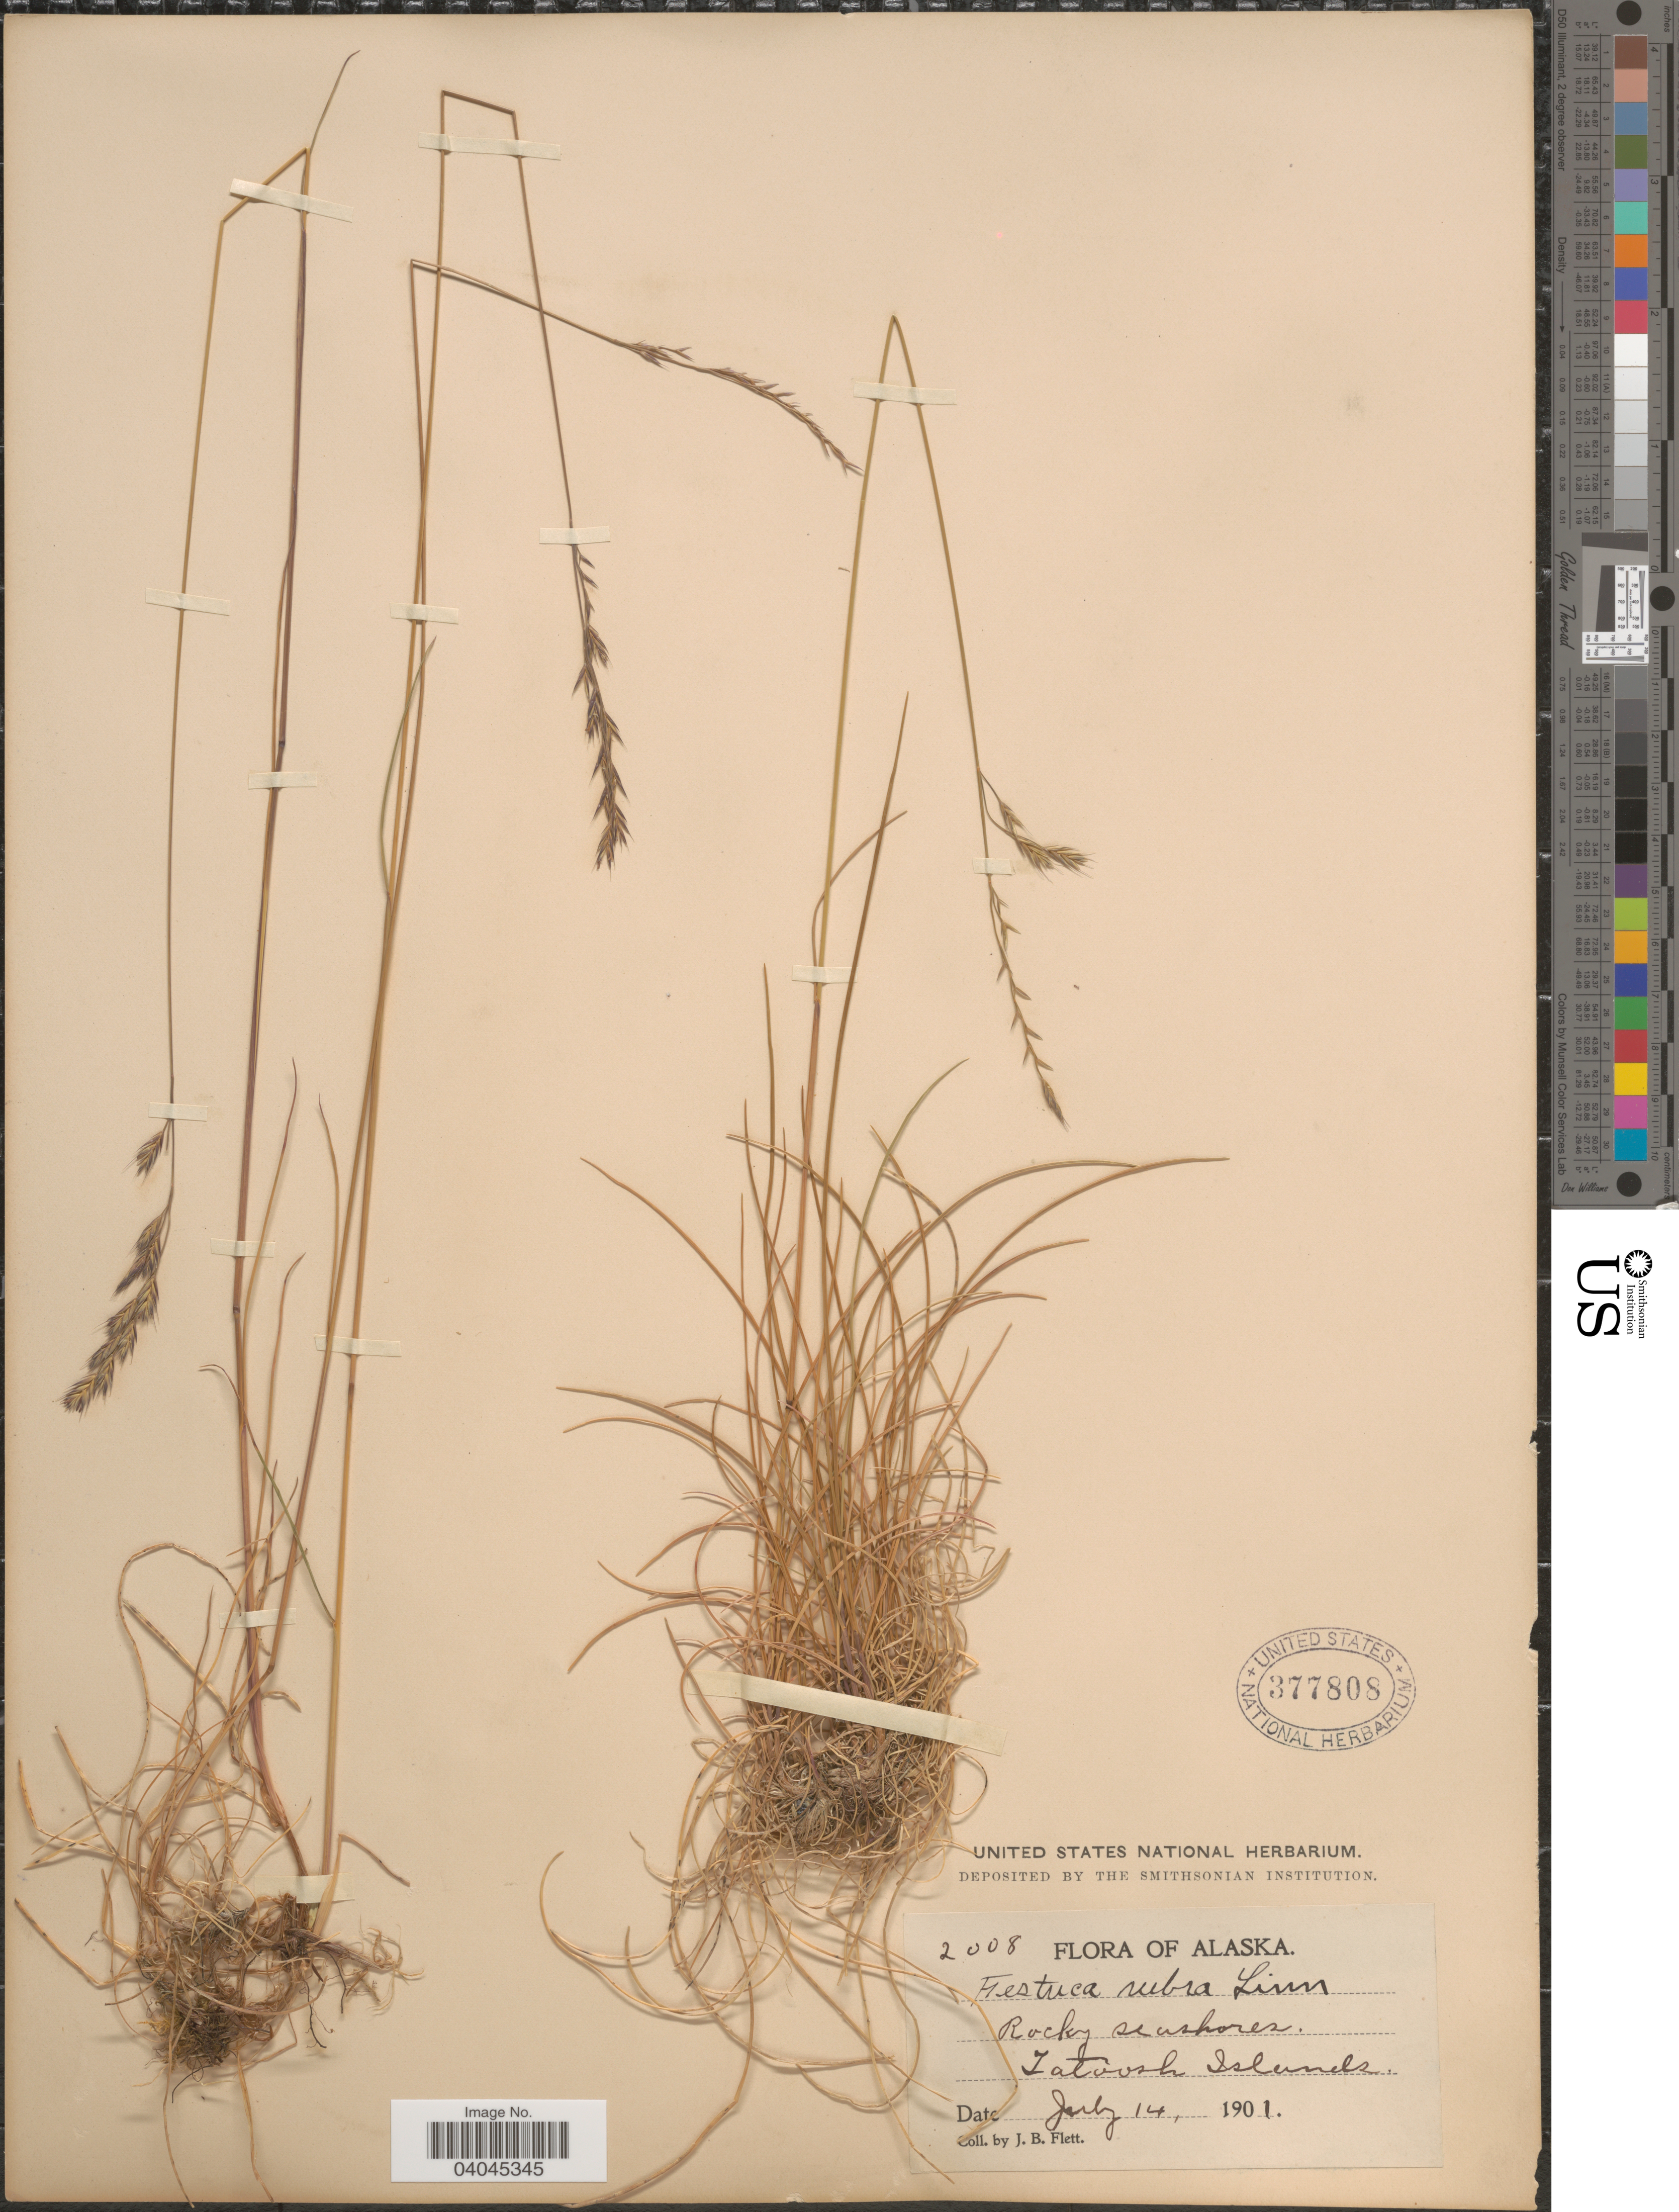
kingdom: Plantae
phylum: Tracheophyta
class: Liliopsida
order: Poales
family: Poaceae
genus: Festuca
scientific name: Festuca rubra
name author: L.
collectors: J. Flett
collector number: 2008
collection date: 1901-07-14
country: United States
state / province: Alaska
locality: Tatoosh Islands.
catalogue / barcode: US 377808